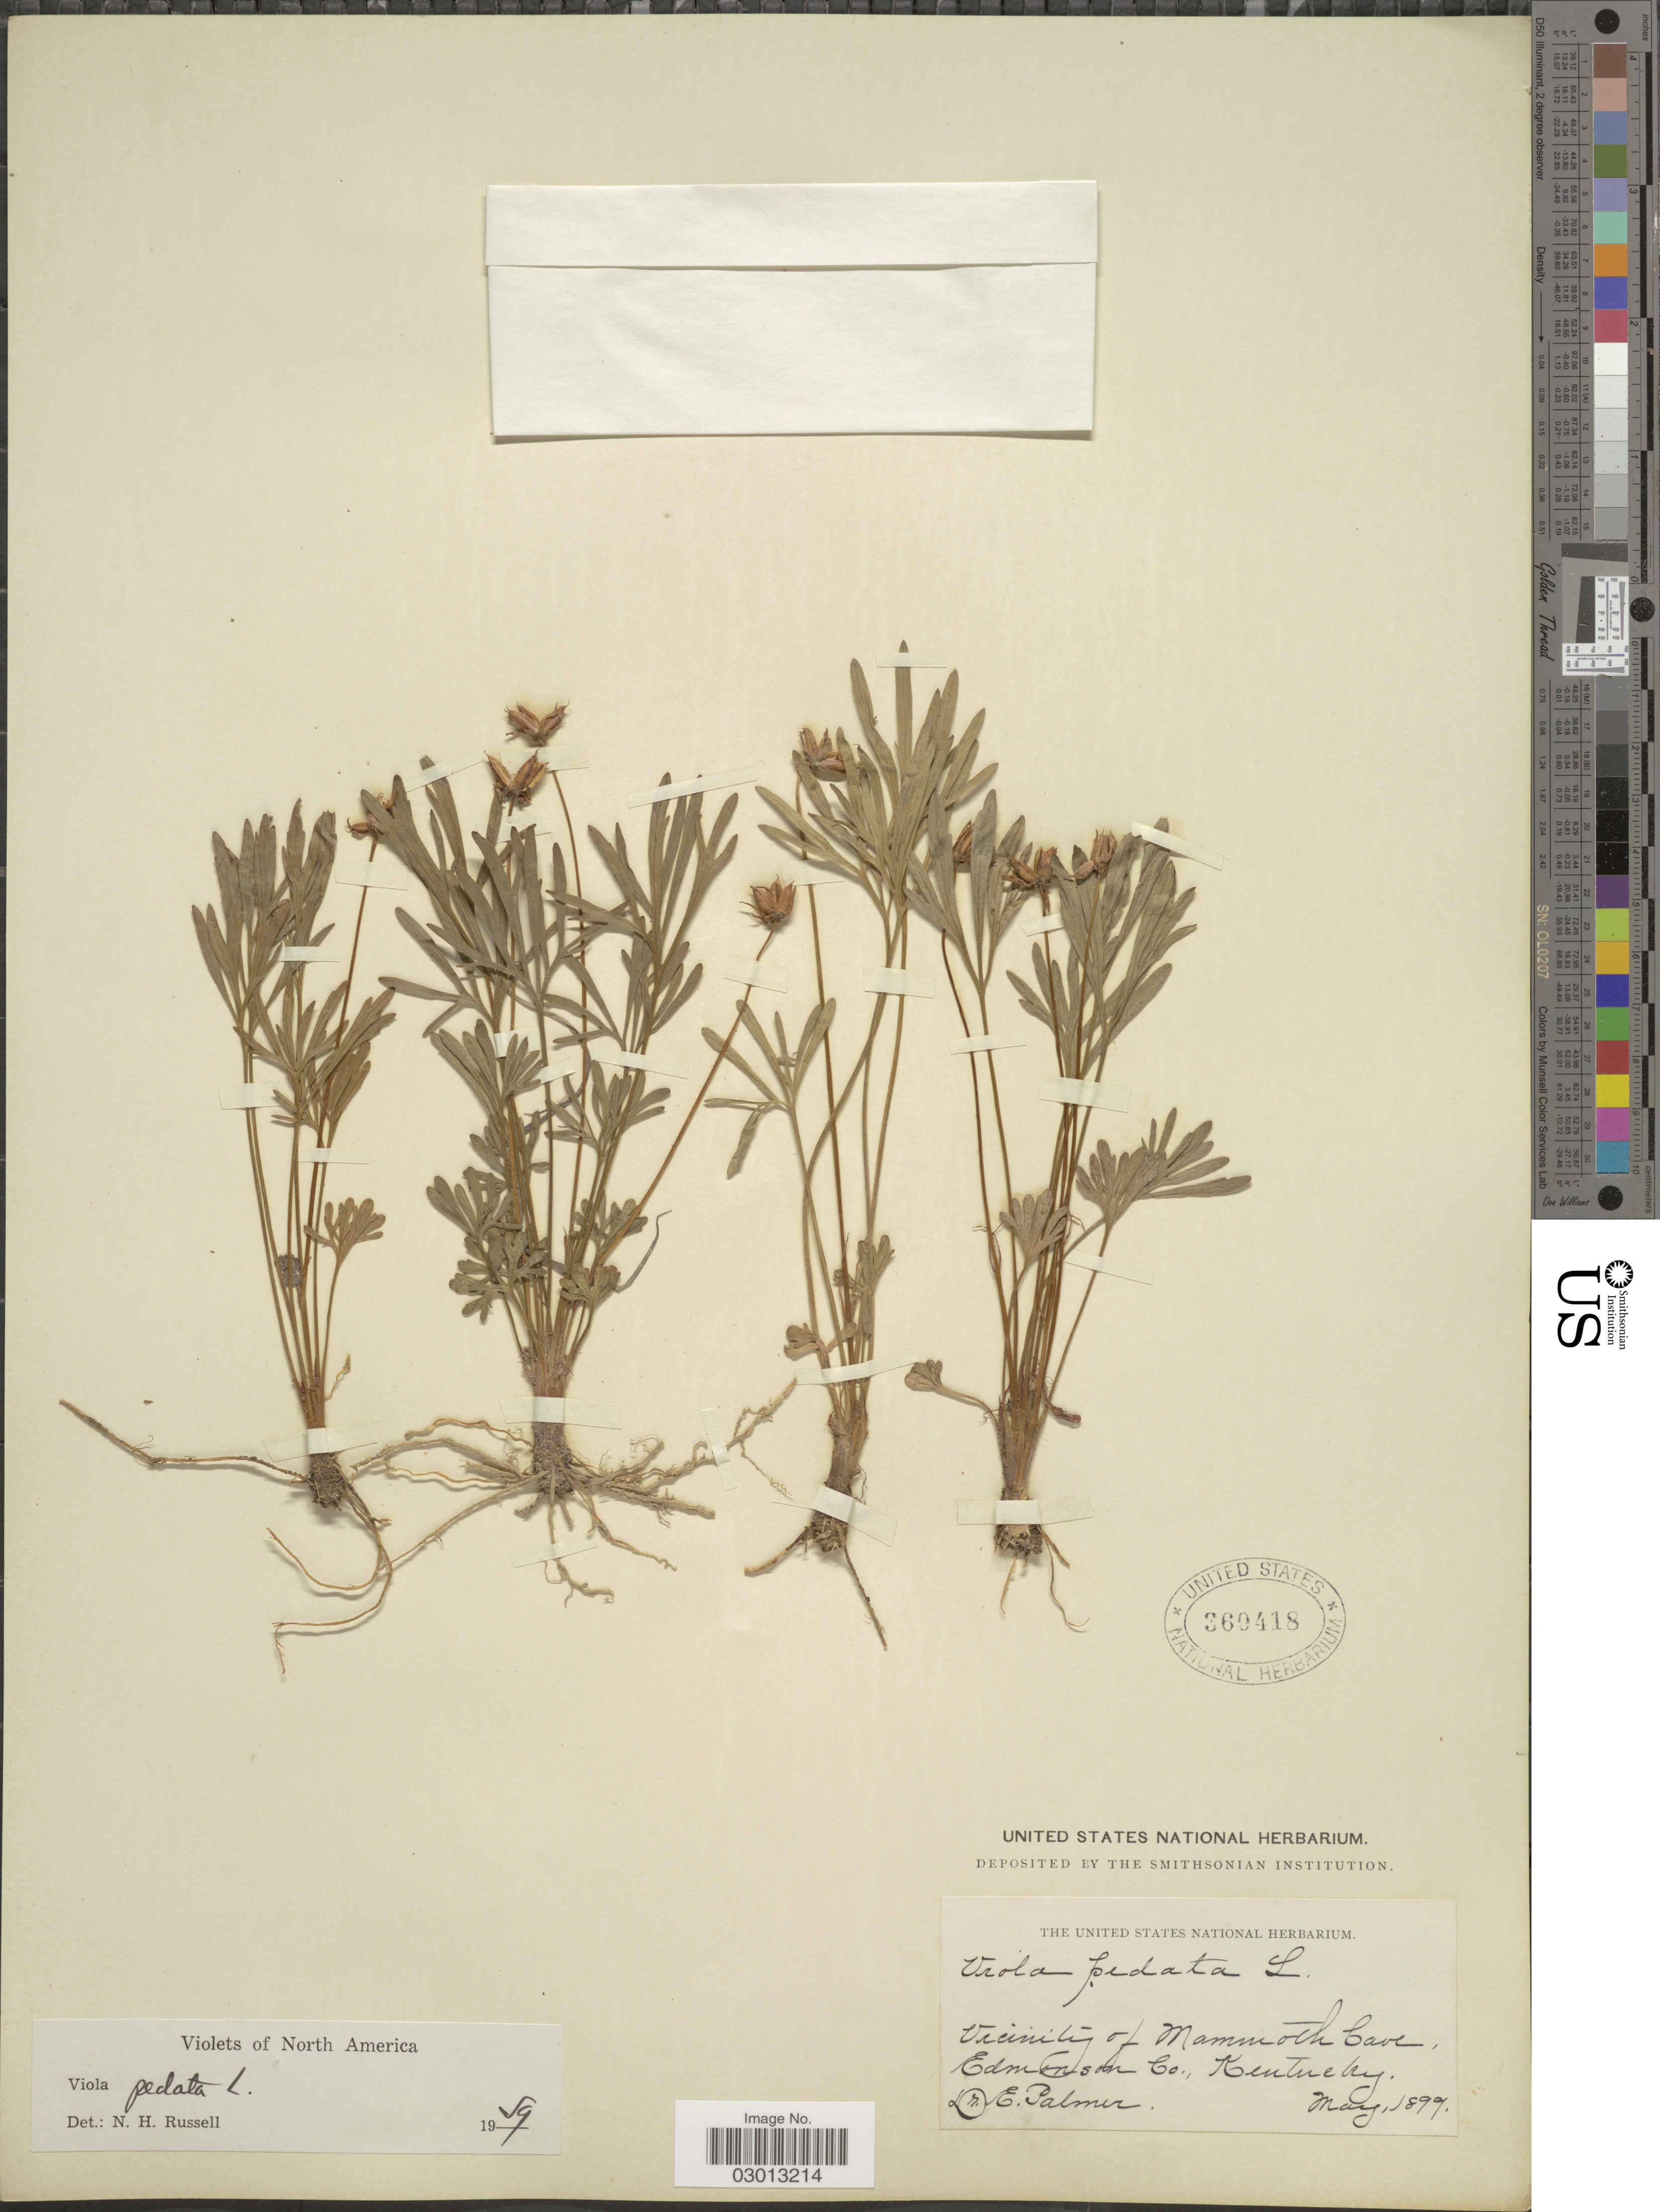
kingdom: Plantae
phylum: Tracheophyta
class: Magnoliopsida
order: Malpighiales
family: Violaceae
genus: Viola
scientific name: Viola pedata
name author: L.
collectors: E. J. Palmer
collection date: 1899-05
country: United States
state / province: Kentucky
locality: Vicinity of Mammoth Cave, Edmonson Co.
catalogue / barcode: US 360418